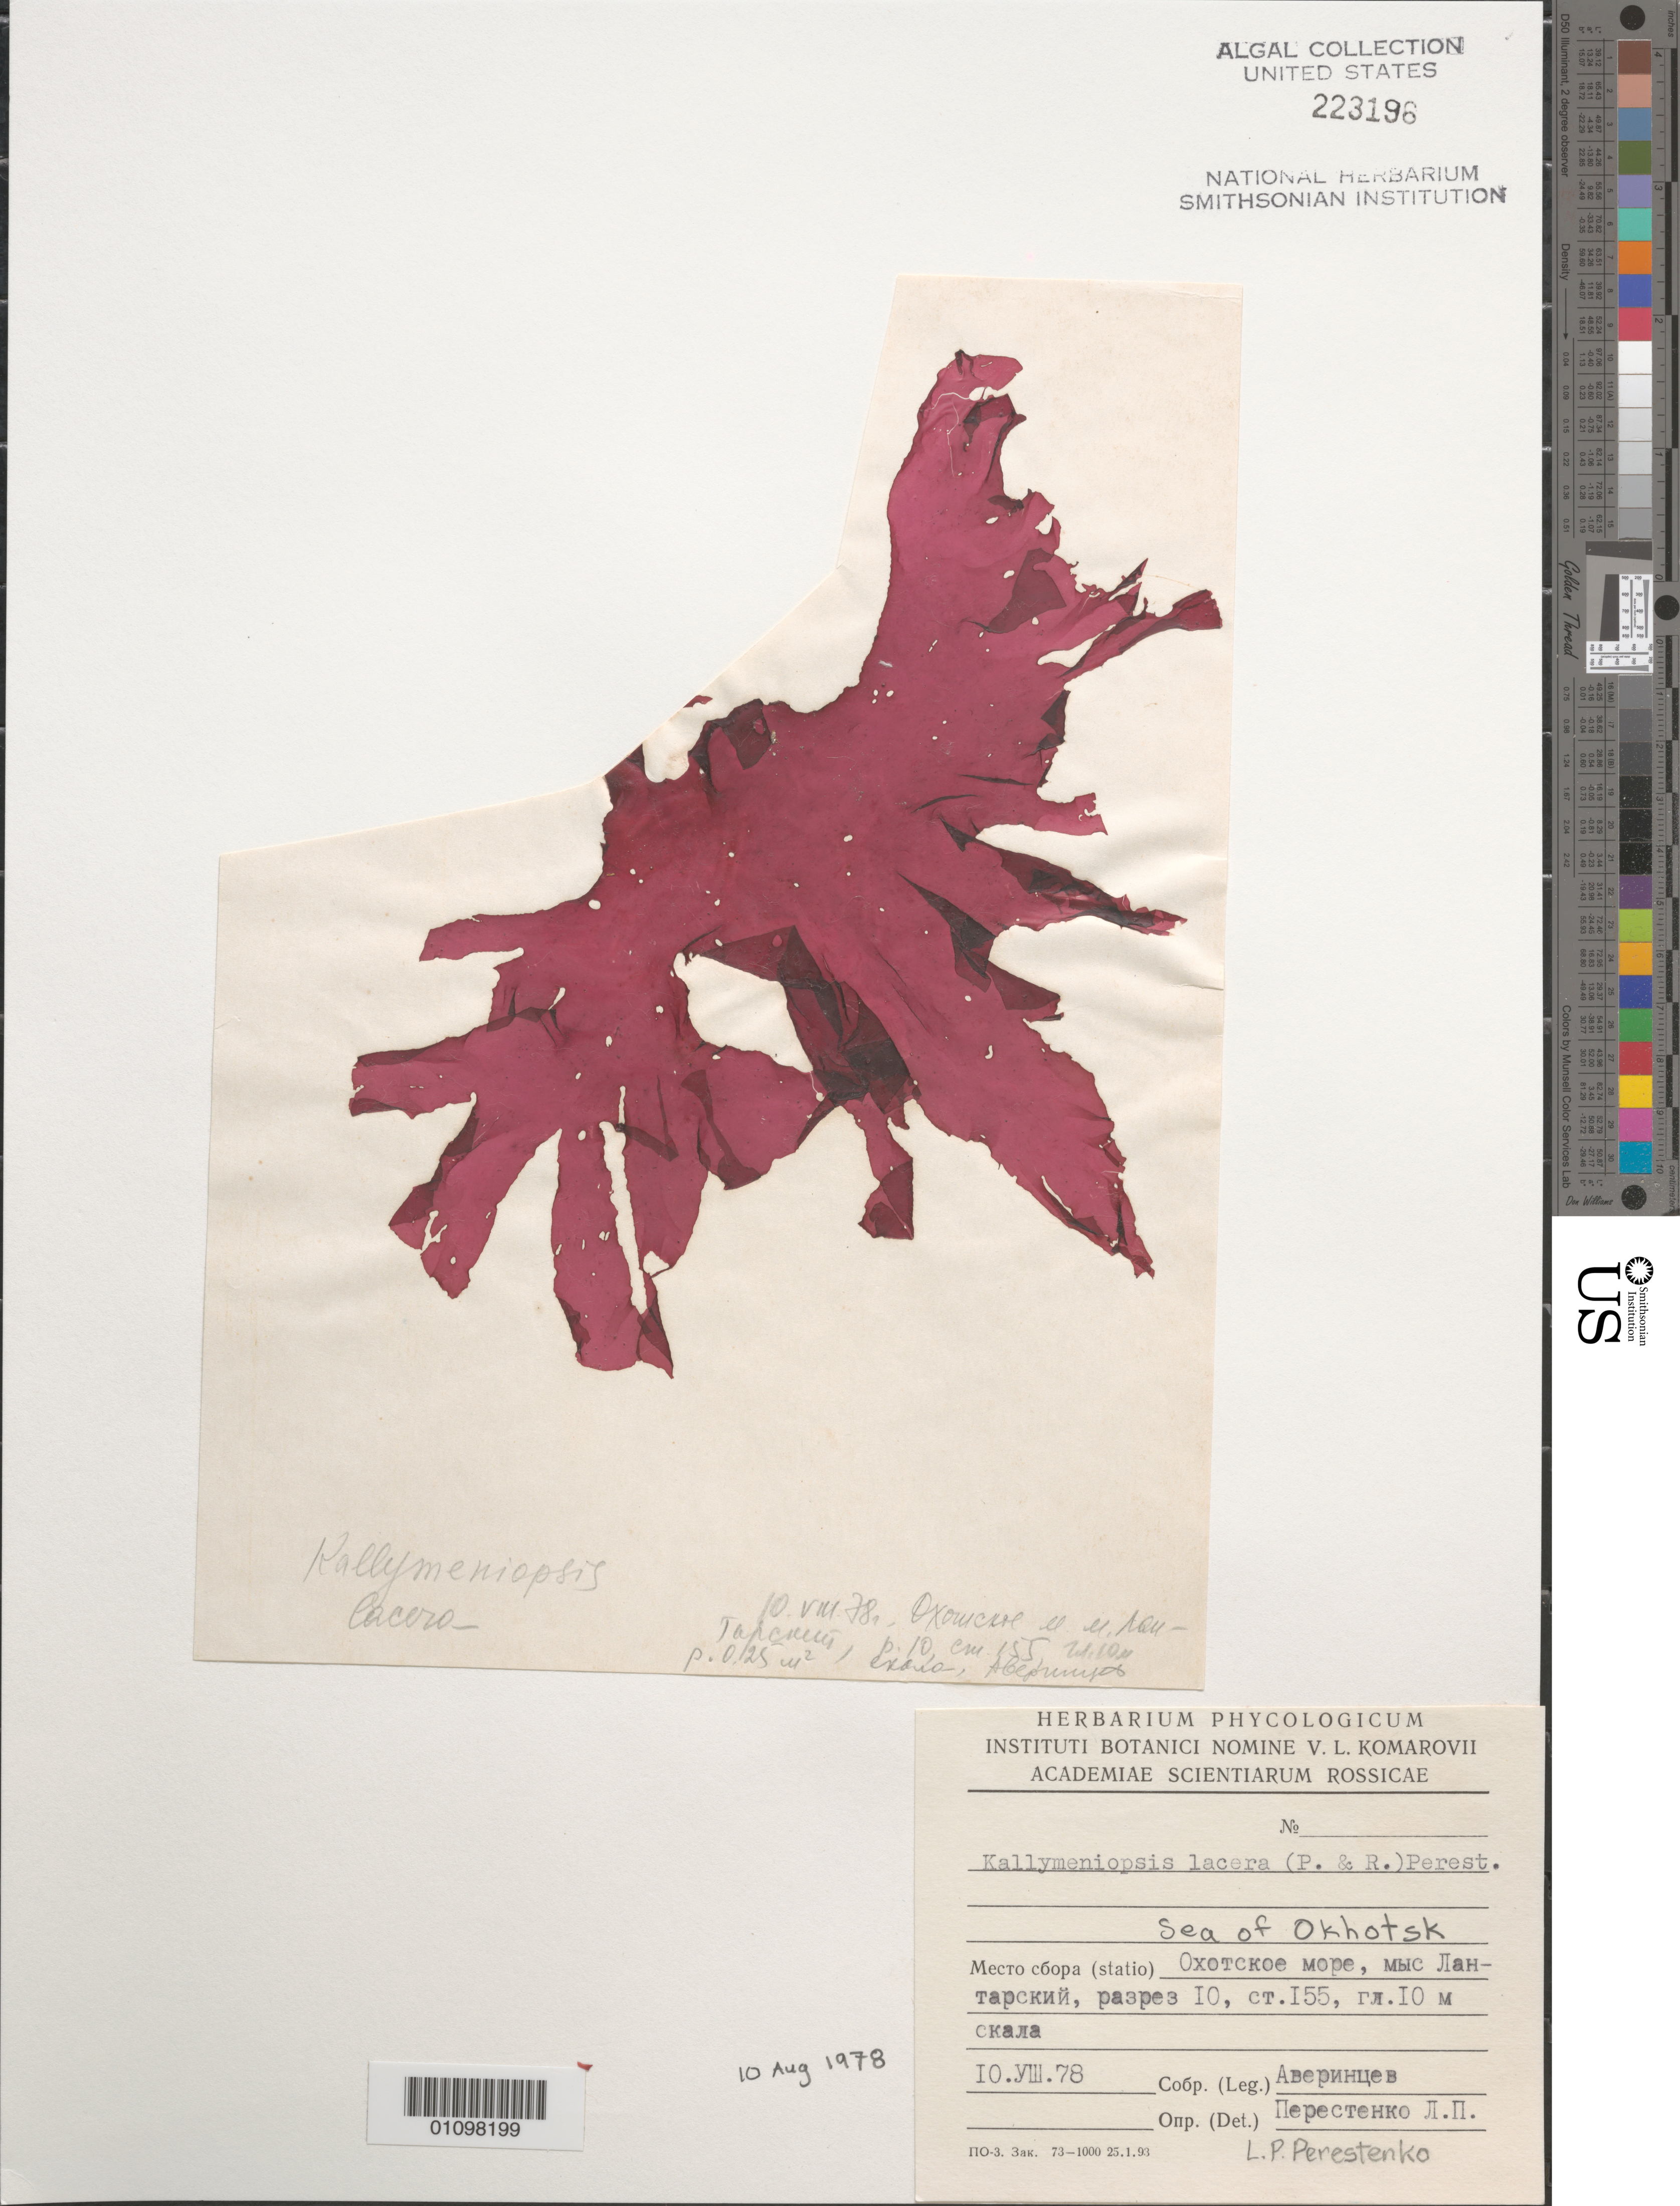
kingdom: Plantae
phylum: Rhodophyta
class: Florideophyceae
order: Gigartinales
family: Kallymeniaceae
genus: Erythrophyllum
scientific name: Erythrophyllum lacerum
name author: (Postels & Rupr.) Selivanova et al.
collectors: X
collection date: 1978-08-10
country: Russian Federation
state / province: Khabarovsk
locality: Sea of Okhotsk. Cape Lantarskiy.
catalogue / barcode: US 223196